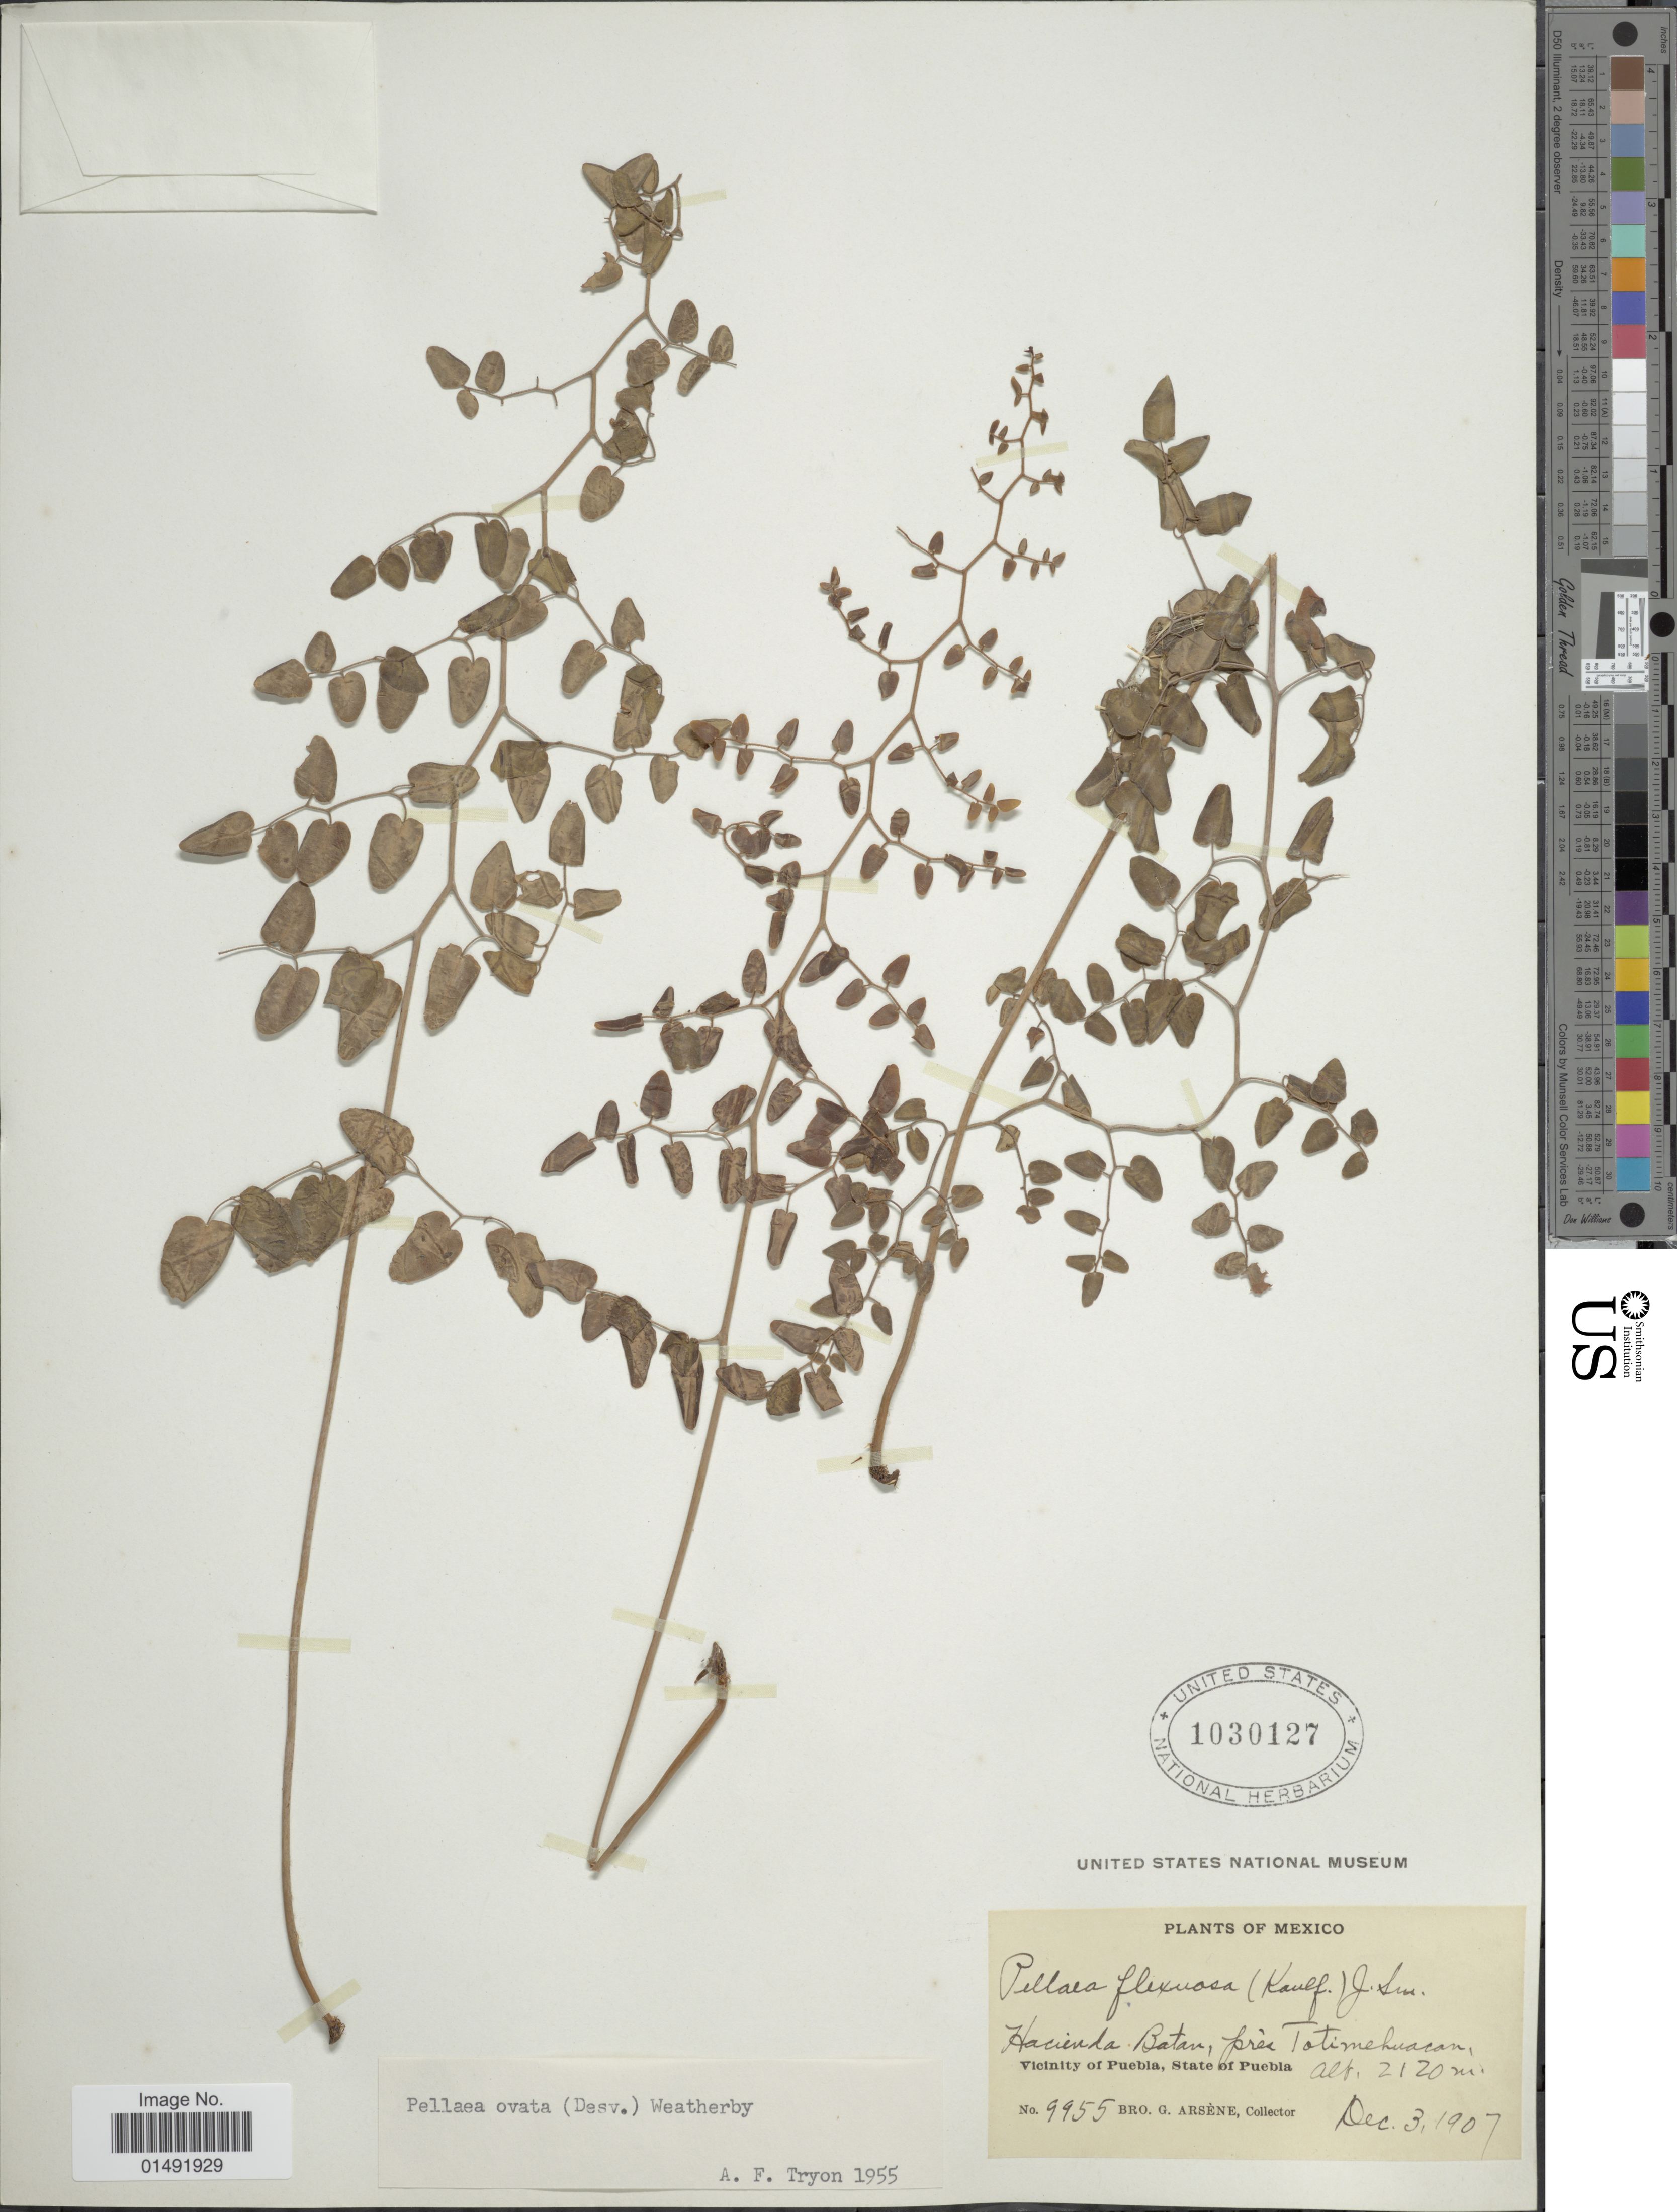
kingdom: Plantae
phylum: Tracheophyta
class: Polypodiopsida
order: Polypodiales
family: Pteridaceae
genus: Pellaea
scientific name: Pellaea ovata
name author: (Desv.) Weath.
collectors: Bro. G. Arsène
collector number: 9955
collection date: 1907-12-03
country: Mexico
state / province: Puebla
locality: Hacienda Batan, près Totimehuacan, Vicinity of Puebla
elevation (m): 2120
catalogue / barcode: US 1030127